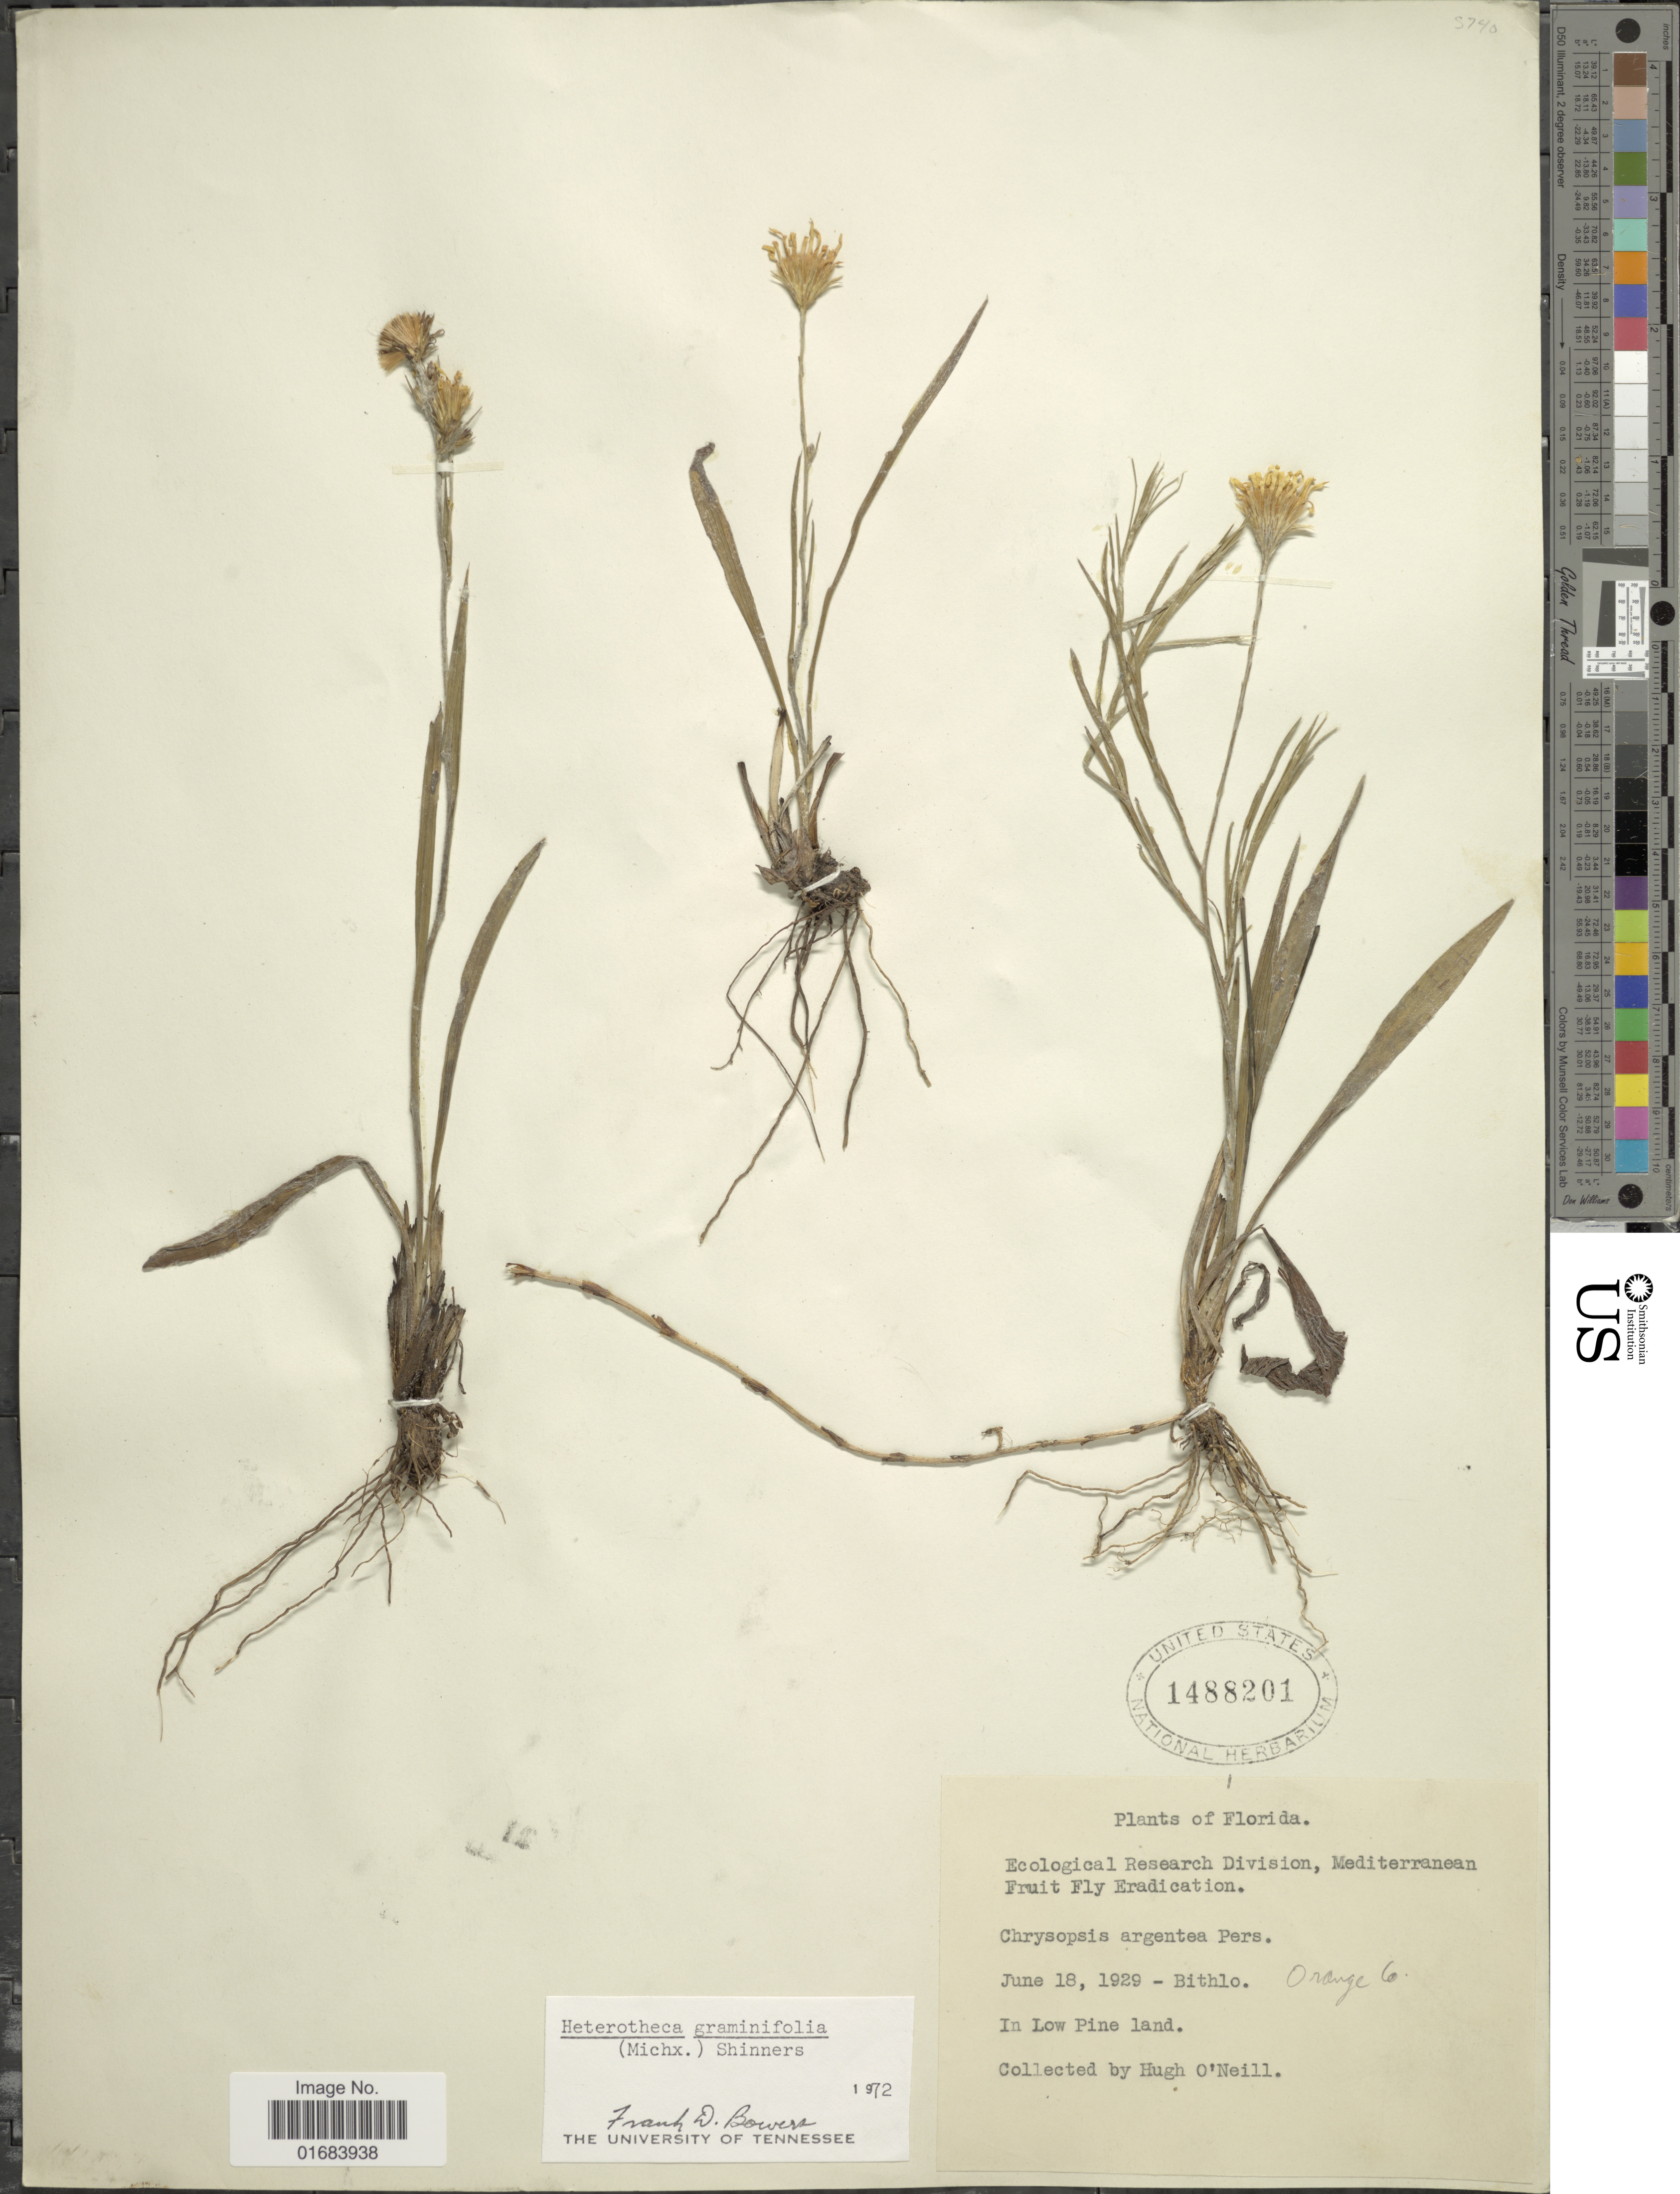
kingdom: Plantae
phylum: Tracheophyta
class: Magnoliopsida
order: Asterales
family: Asteraceae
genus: Pityopsis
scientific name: Pityopsis graminifolia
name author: (Michx.) Nutt.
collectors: H. T. O' Neill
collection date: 1929-06-18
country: United States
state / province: Florida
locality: Orange Co., Bithlo.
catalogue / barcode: US 1488201